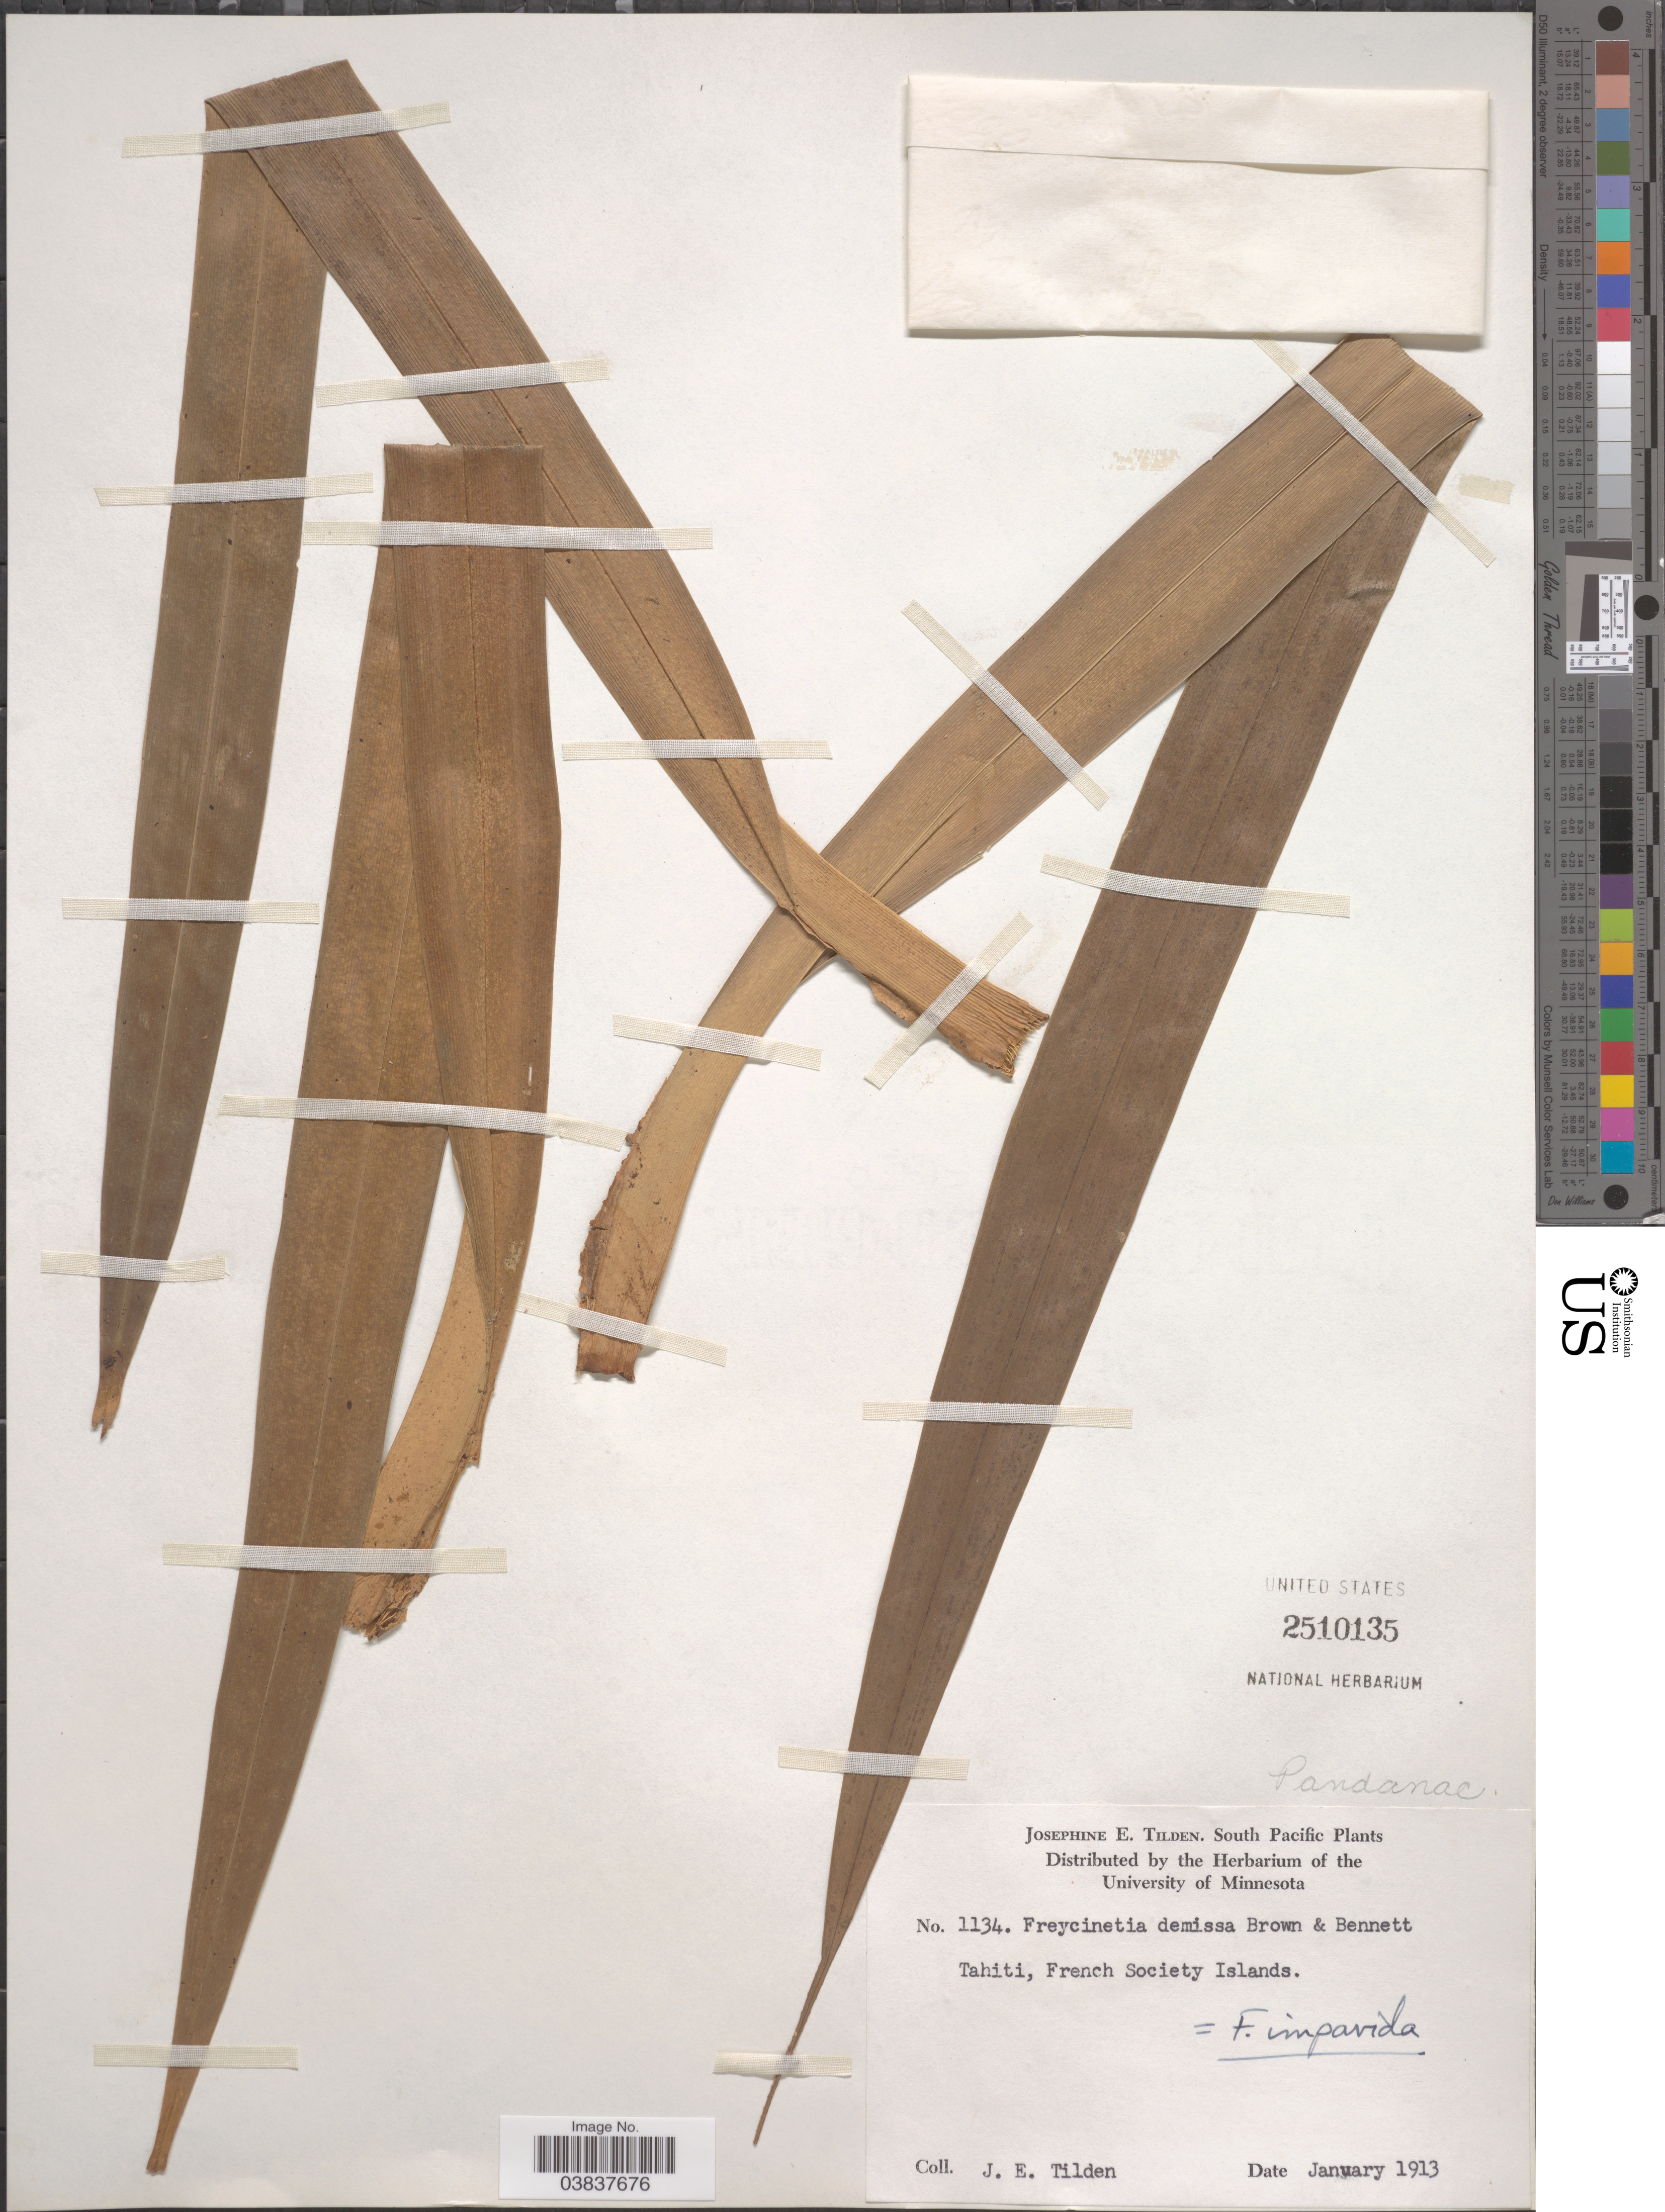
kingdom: Plantae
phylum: Tracheophyta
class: Liliopsida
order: Pandanales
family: Pandanaceae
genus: Freycinetia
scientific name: Freycinetia impavida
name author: (Hombr. & Jacquinot ex Decne.) B.C. Stone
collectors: J. E. Tilden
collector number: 1134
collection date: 1913-01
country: French Polynesia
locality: Tahiti, French Society Islands.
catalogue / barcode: US 2510135